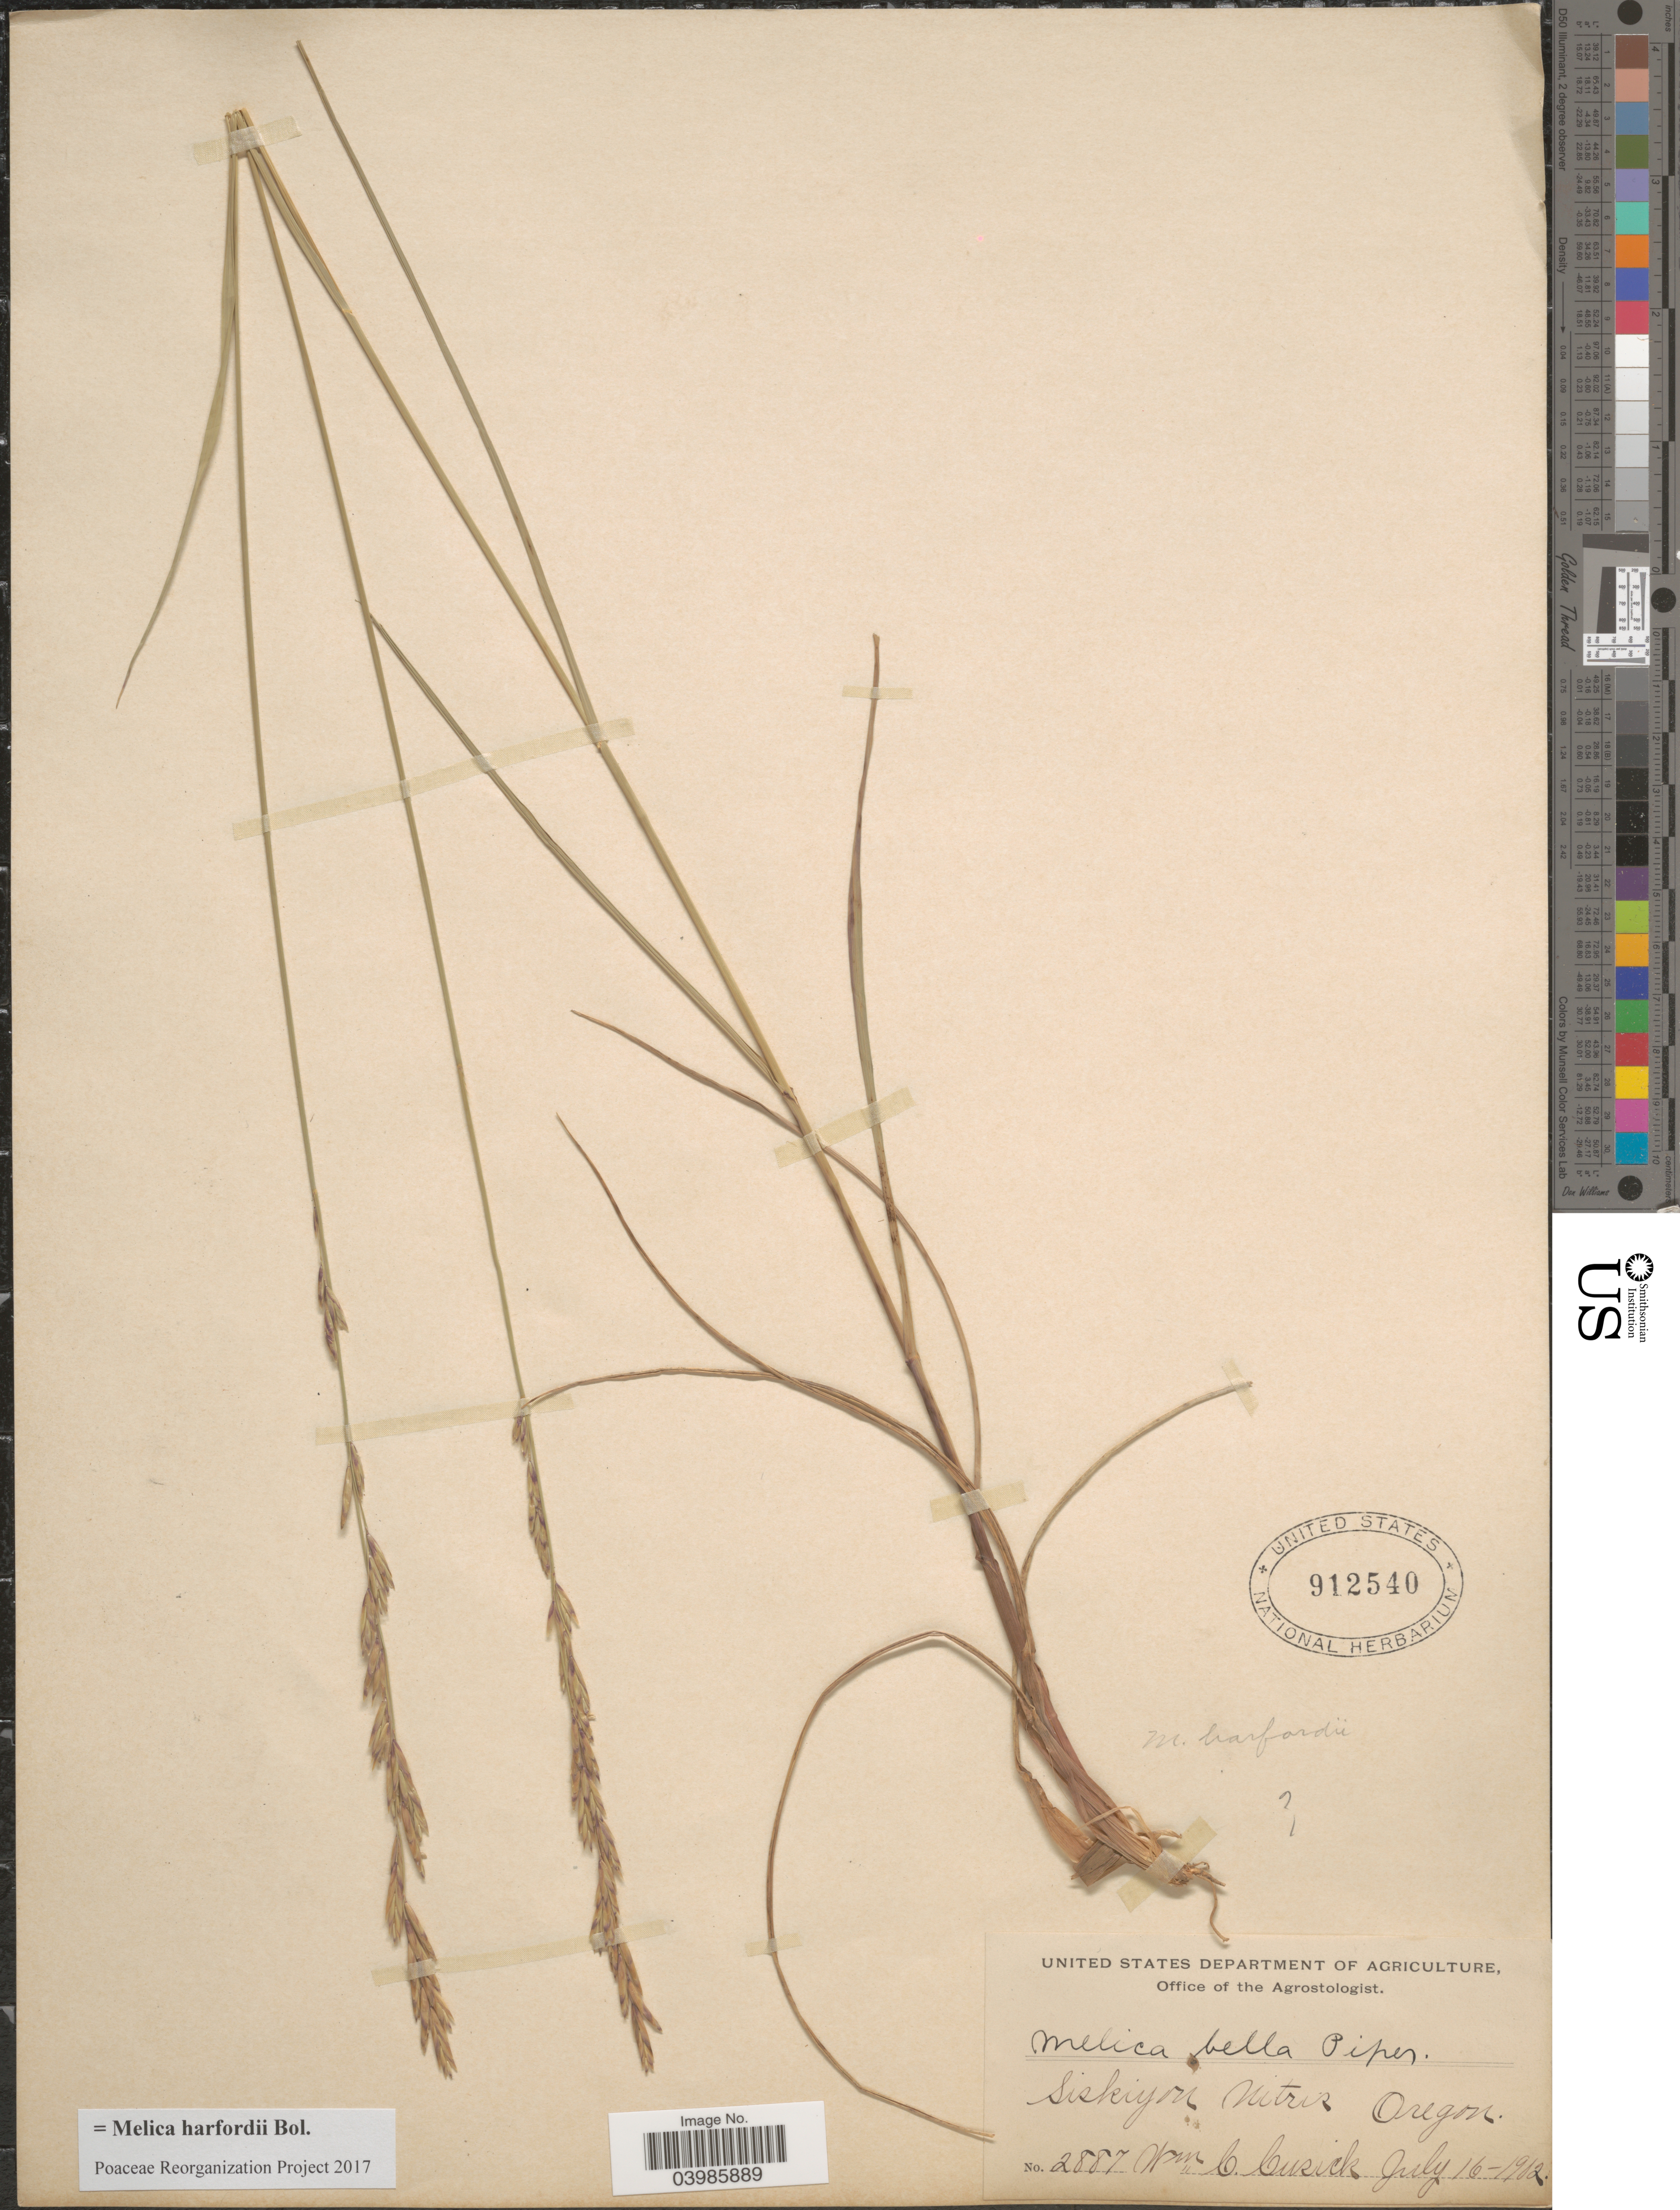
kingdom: Plantae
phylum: Tracheophyta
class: Liliopsida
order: Poales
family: Poaceae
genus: Melica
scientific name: Melica harfordii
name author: Bol.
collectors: W. C. Cusick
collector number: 2887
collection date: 1902-07-16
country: United States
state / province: Oregon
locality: Siskiyou Mtns.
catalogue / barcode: US 912540